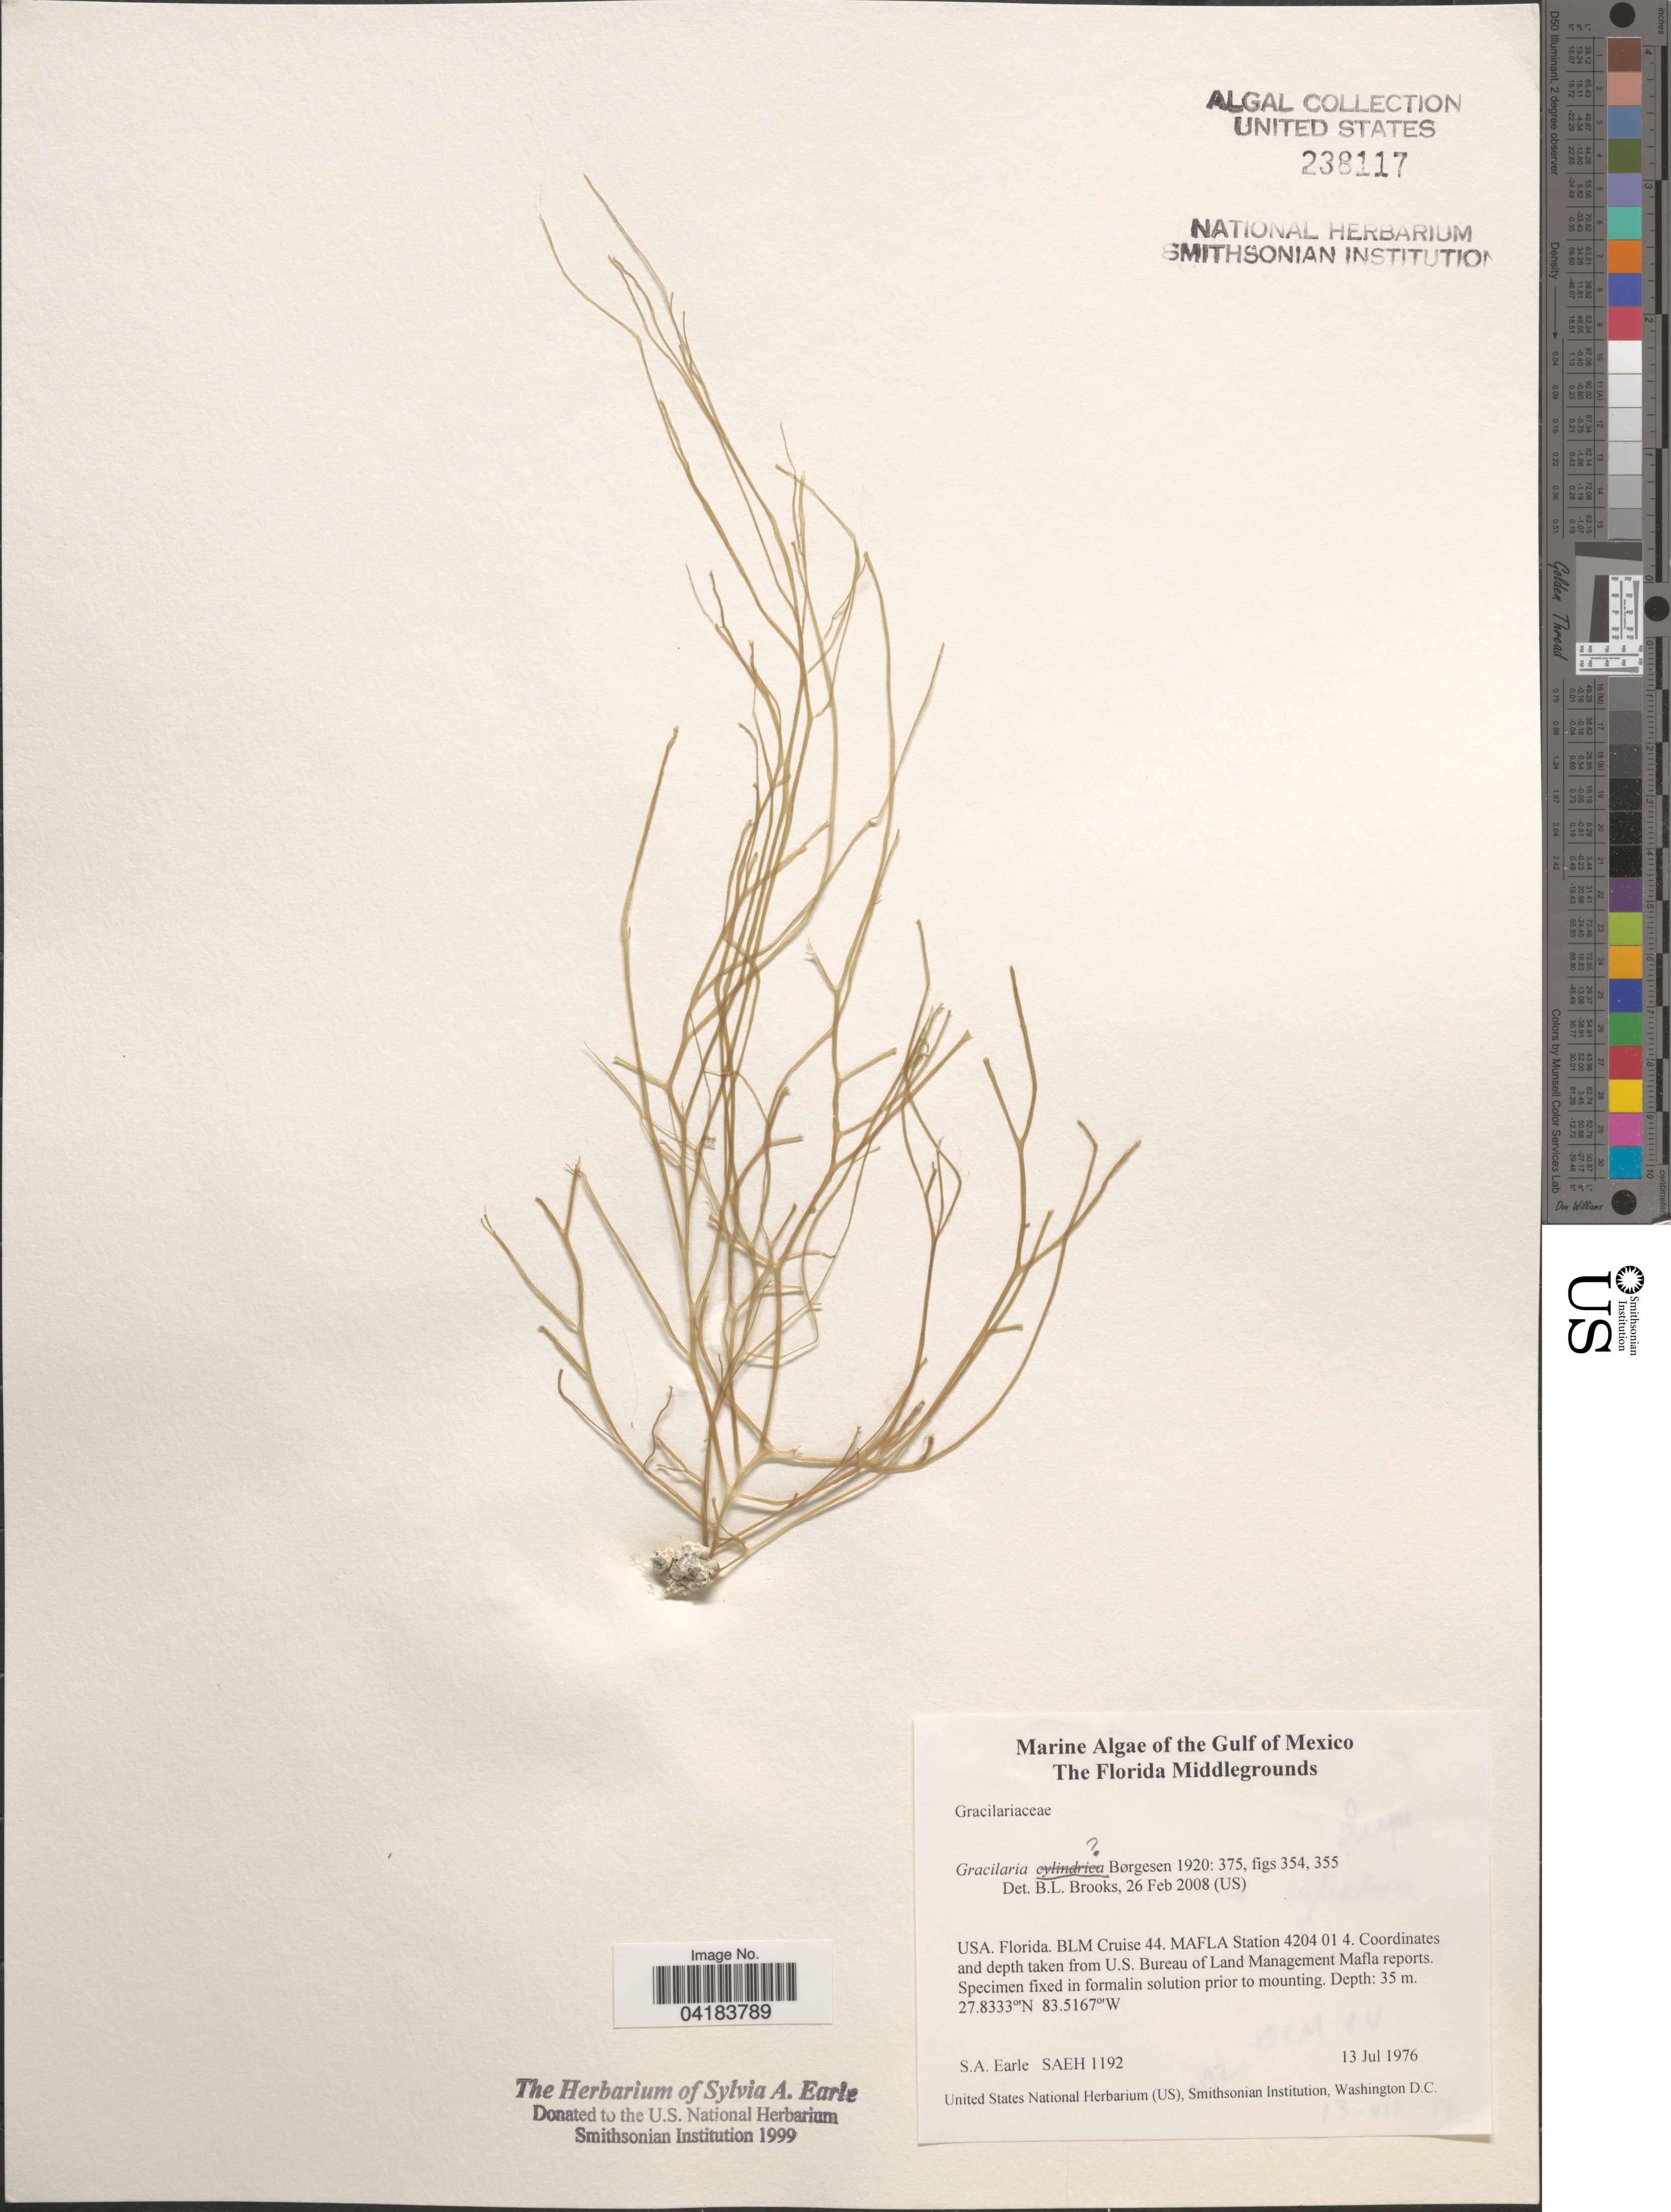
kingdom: Plantae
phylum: Rhodophyta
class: Florideophyceae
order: Gracilariales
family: Gracilariaceae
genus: Gracilaria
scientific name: Gracilaria sp.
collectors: S. A. Earle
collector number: SAEH1192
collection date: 1976-07-13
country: United States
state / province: Florida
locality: Gulf of Mexico. The Florida Middlegrounds. BLM Cruise 44. MAFLA Station 4204 01 4.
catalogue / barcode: US 238117